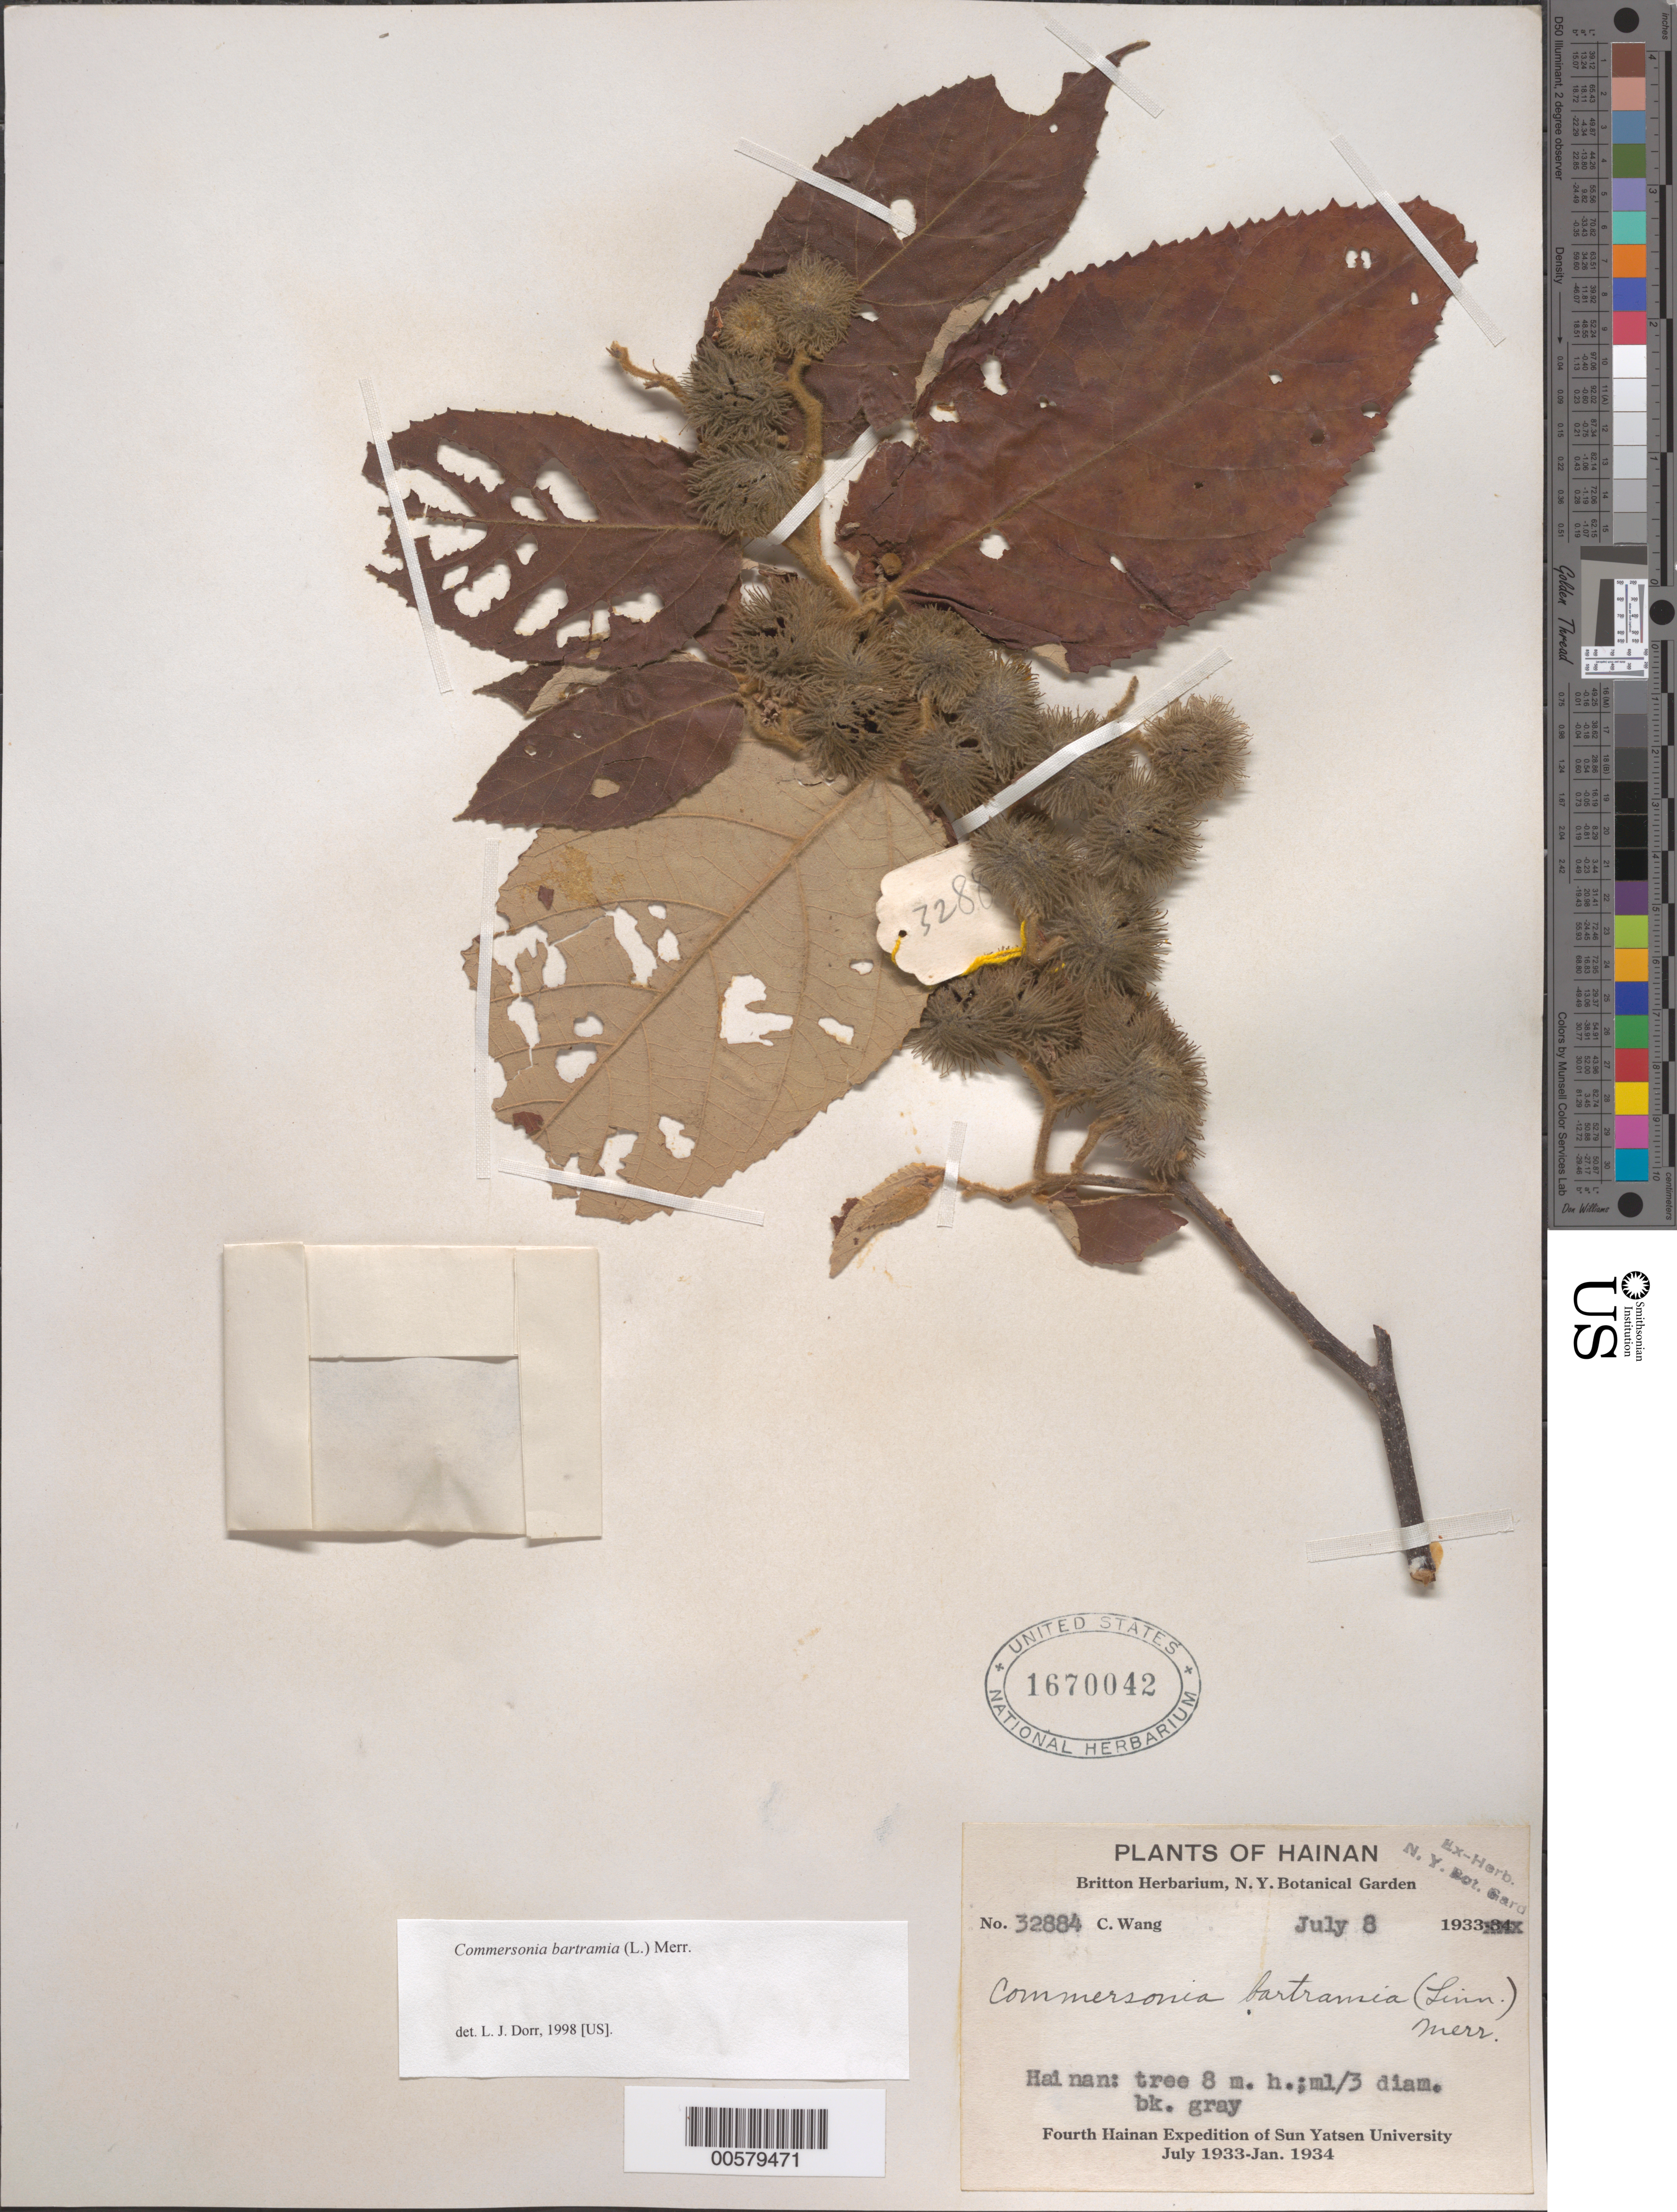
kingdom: Plantae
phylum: Tracheophyta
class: Magnoliopsida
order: Malvales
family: Malvaceae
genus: Commersonia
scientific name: Commersonia bartramia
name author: (L.) Merr.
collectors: C. Wang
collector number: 32884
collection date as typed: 08 Jul 1933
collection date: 1933-07-08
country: China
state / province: Hainan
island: Hainan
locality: Hainan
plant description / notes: US, MO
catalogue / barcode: US 1670042